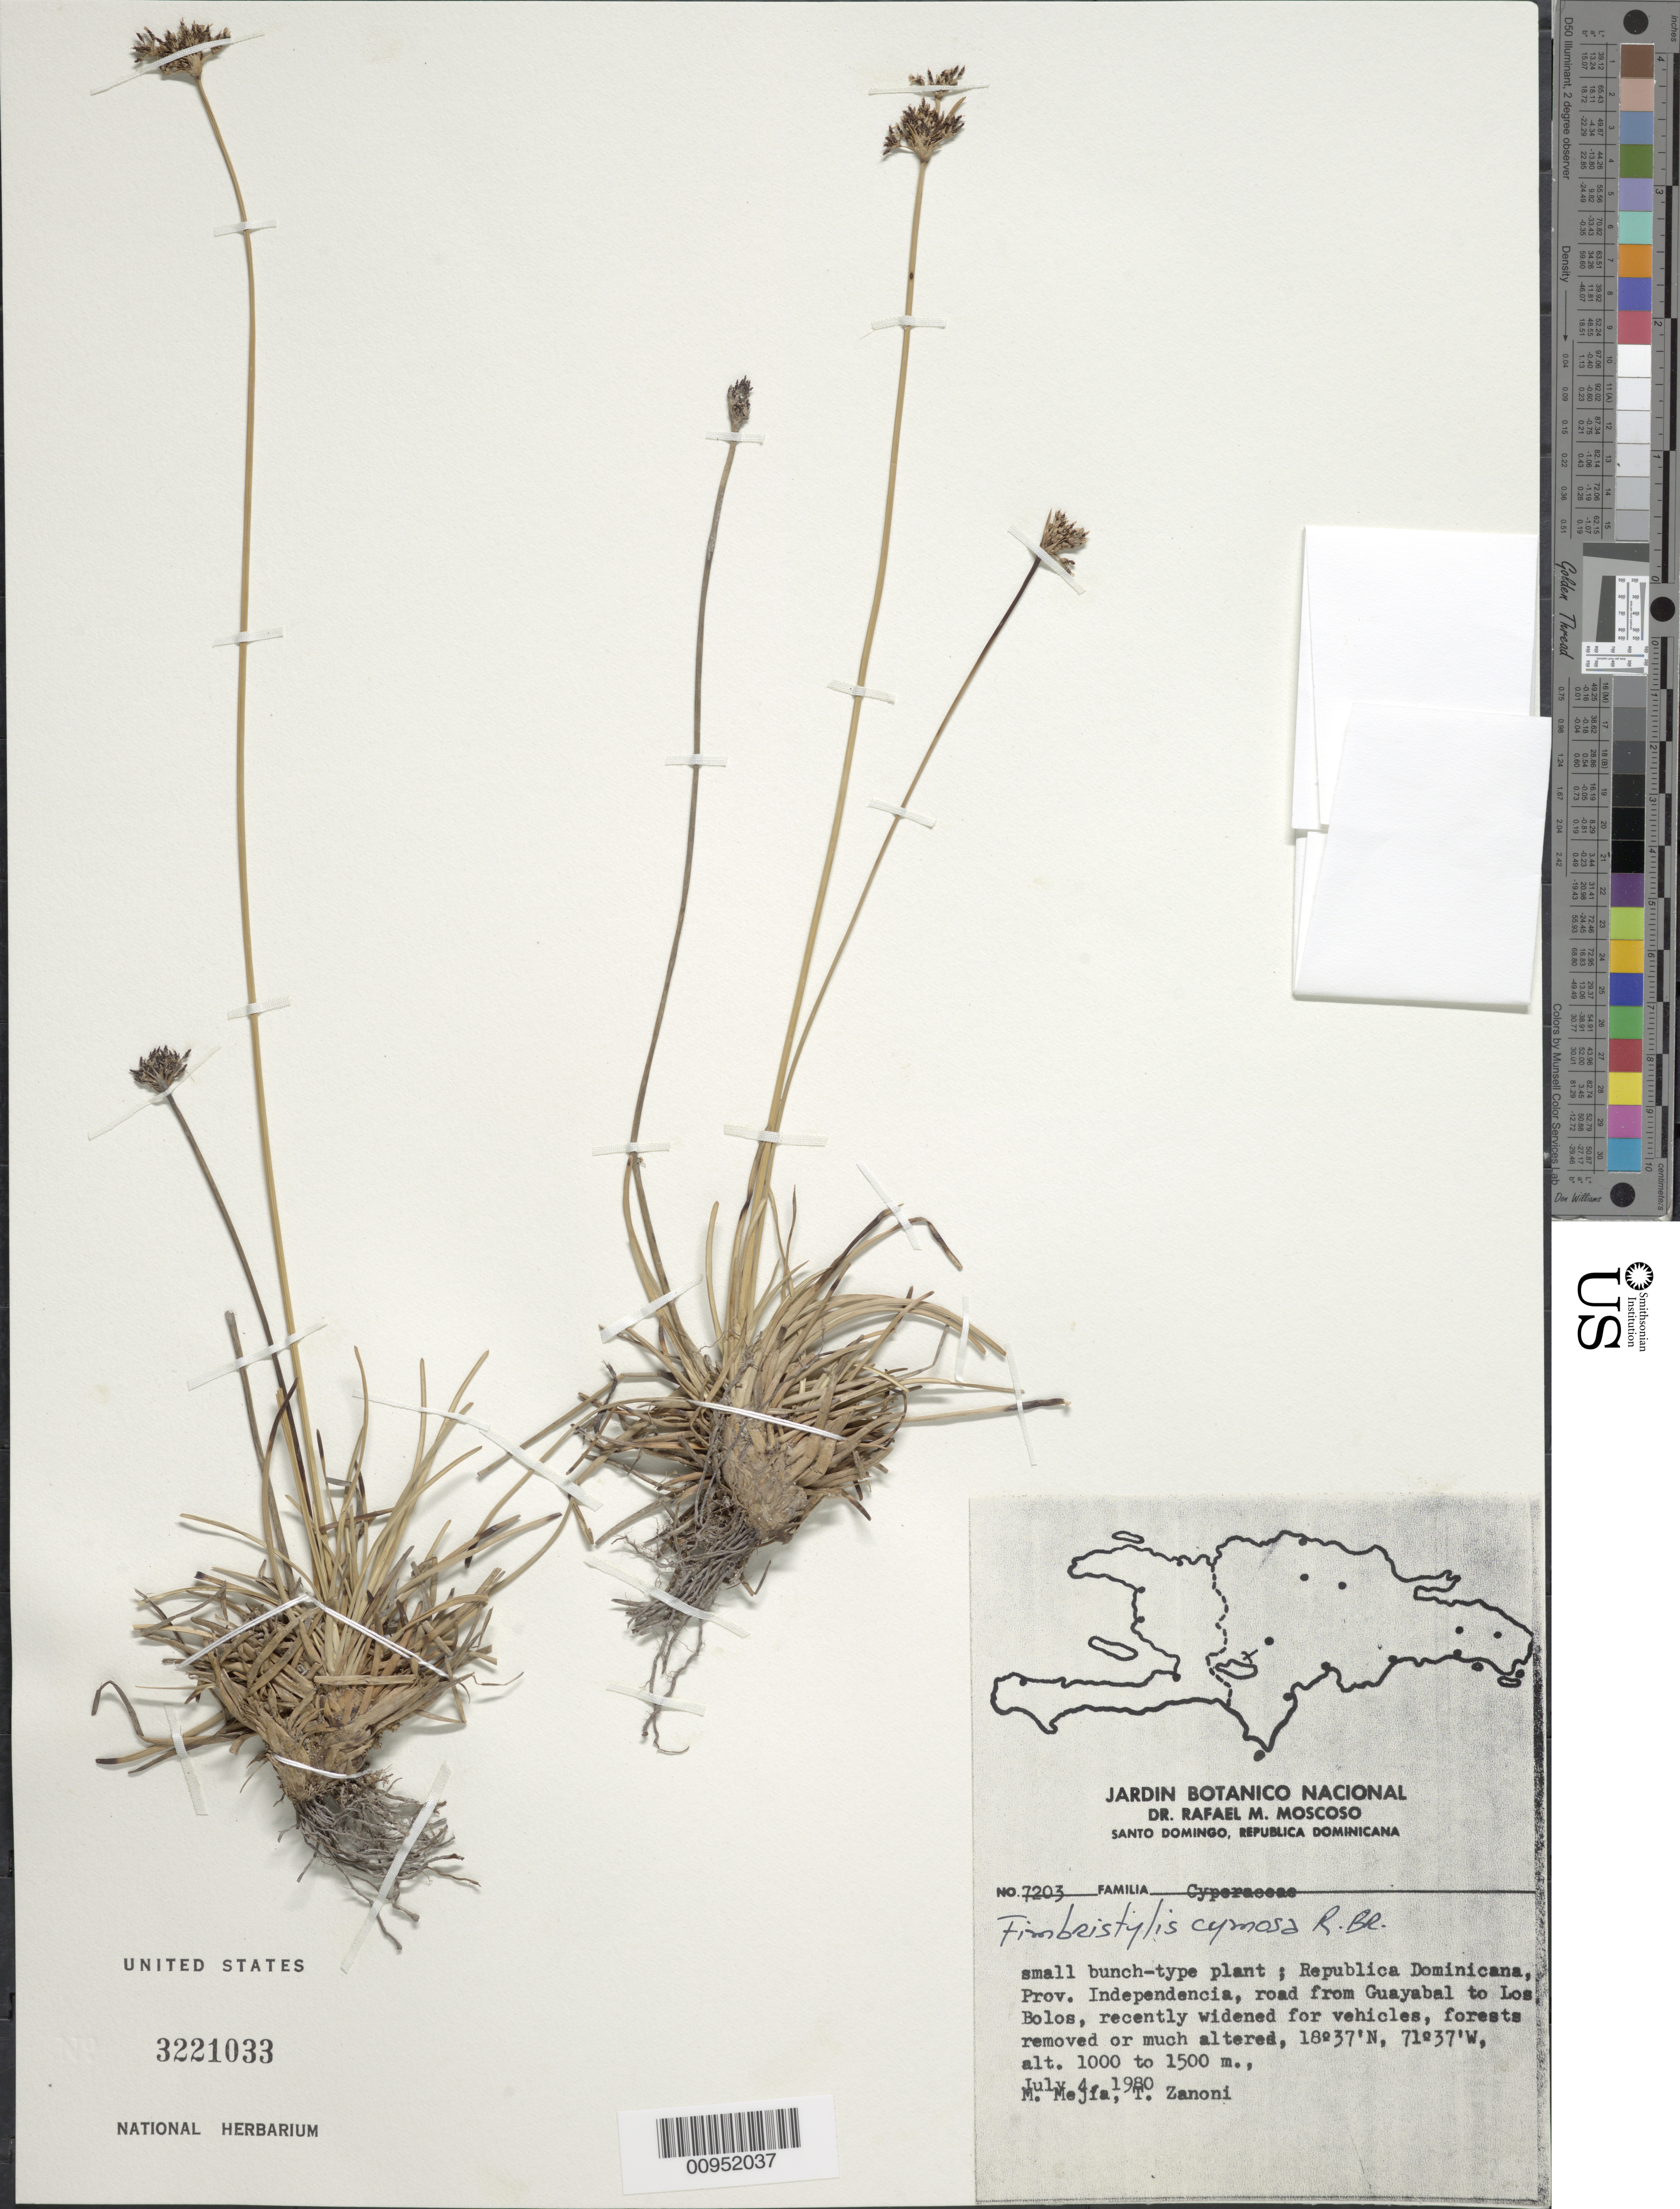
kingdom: Plantae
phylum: Tracheophyta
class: Liliopsida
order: Poales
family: Cyperaceae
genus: Fimbristylis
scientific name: Fimbristylis cymosa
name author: R. Br.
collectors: M. Mejia & T. A. Zanoni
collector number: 7203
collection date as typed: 04 Jul 1980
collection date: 1980-07-04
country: Dominican Republic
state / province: Independencia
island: Hispaniola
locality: Road from Guayabal to Los Bolos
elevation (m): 1000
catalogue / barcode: US 3221033